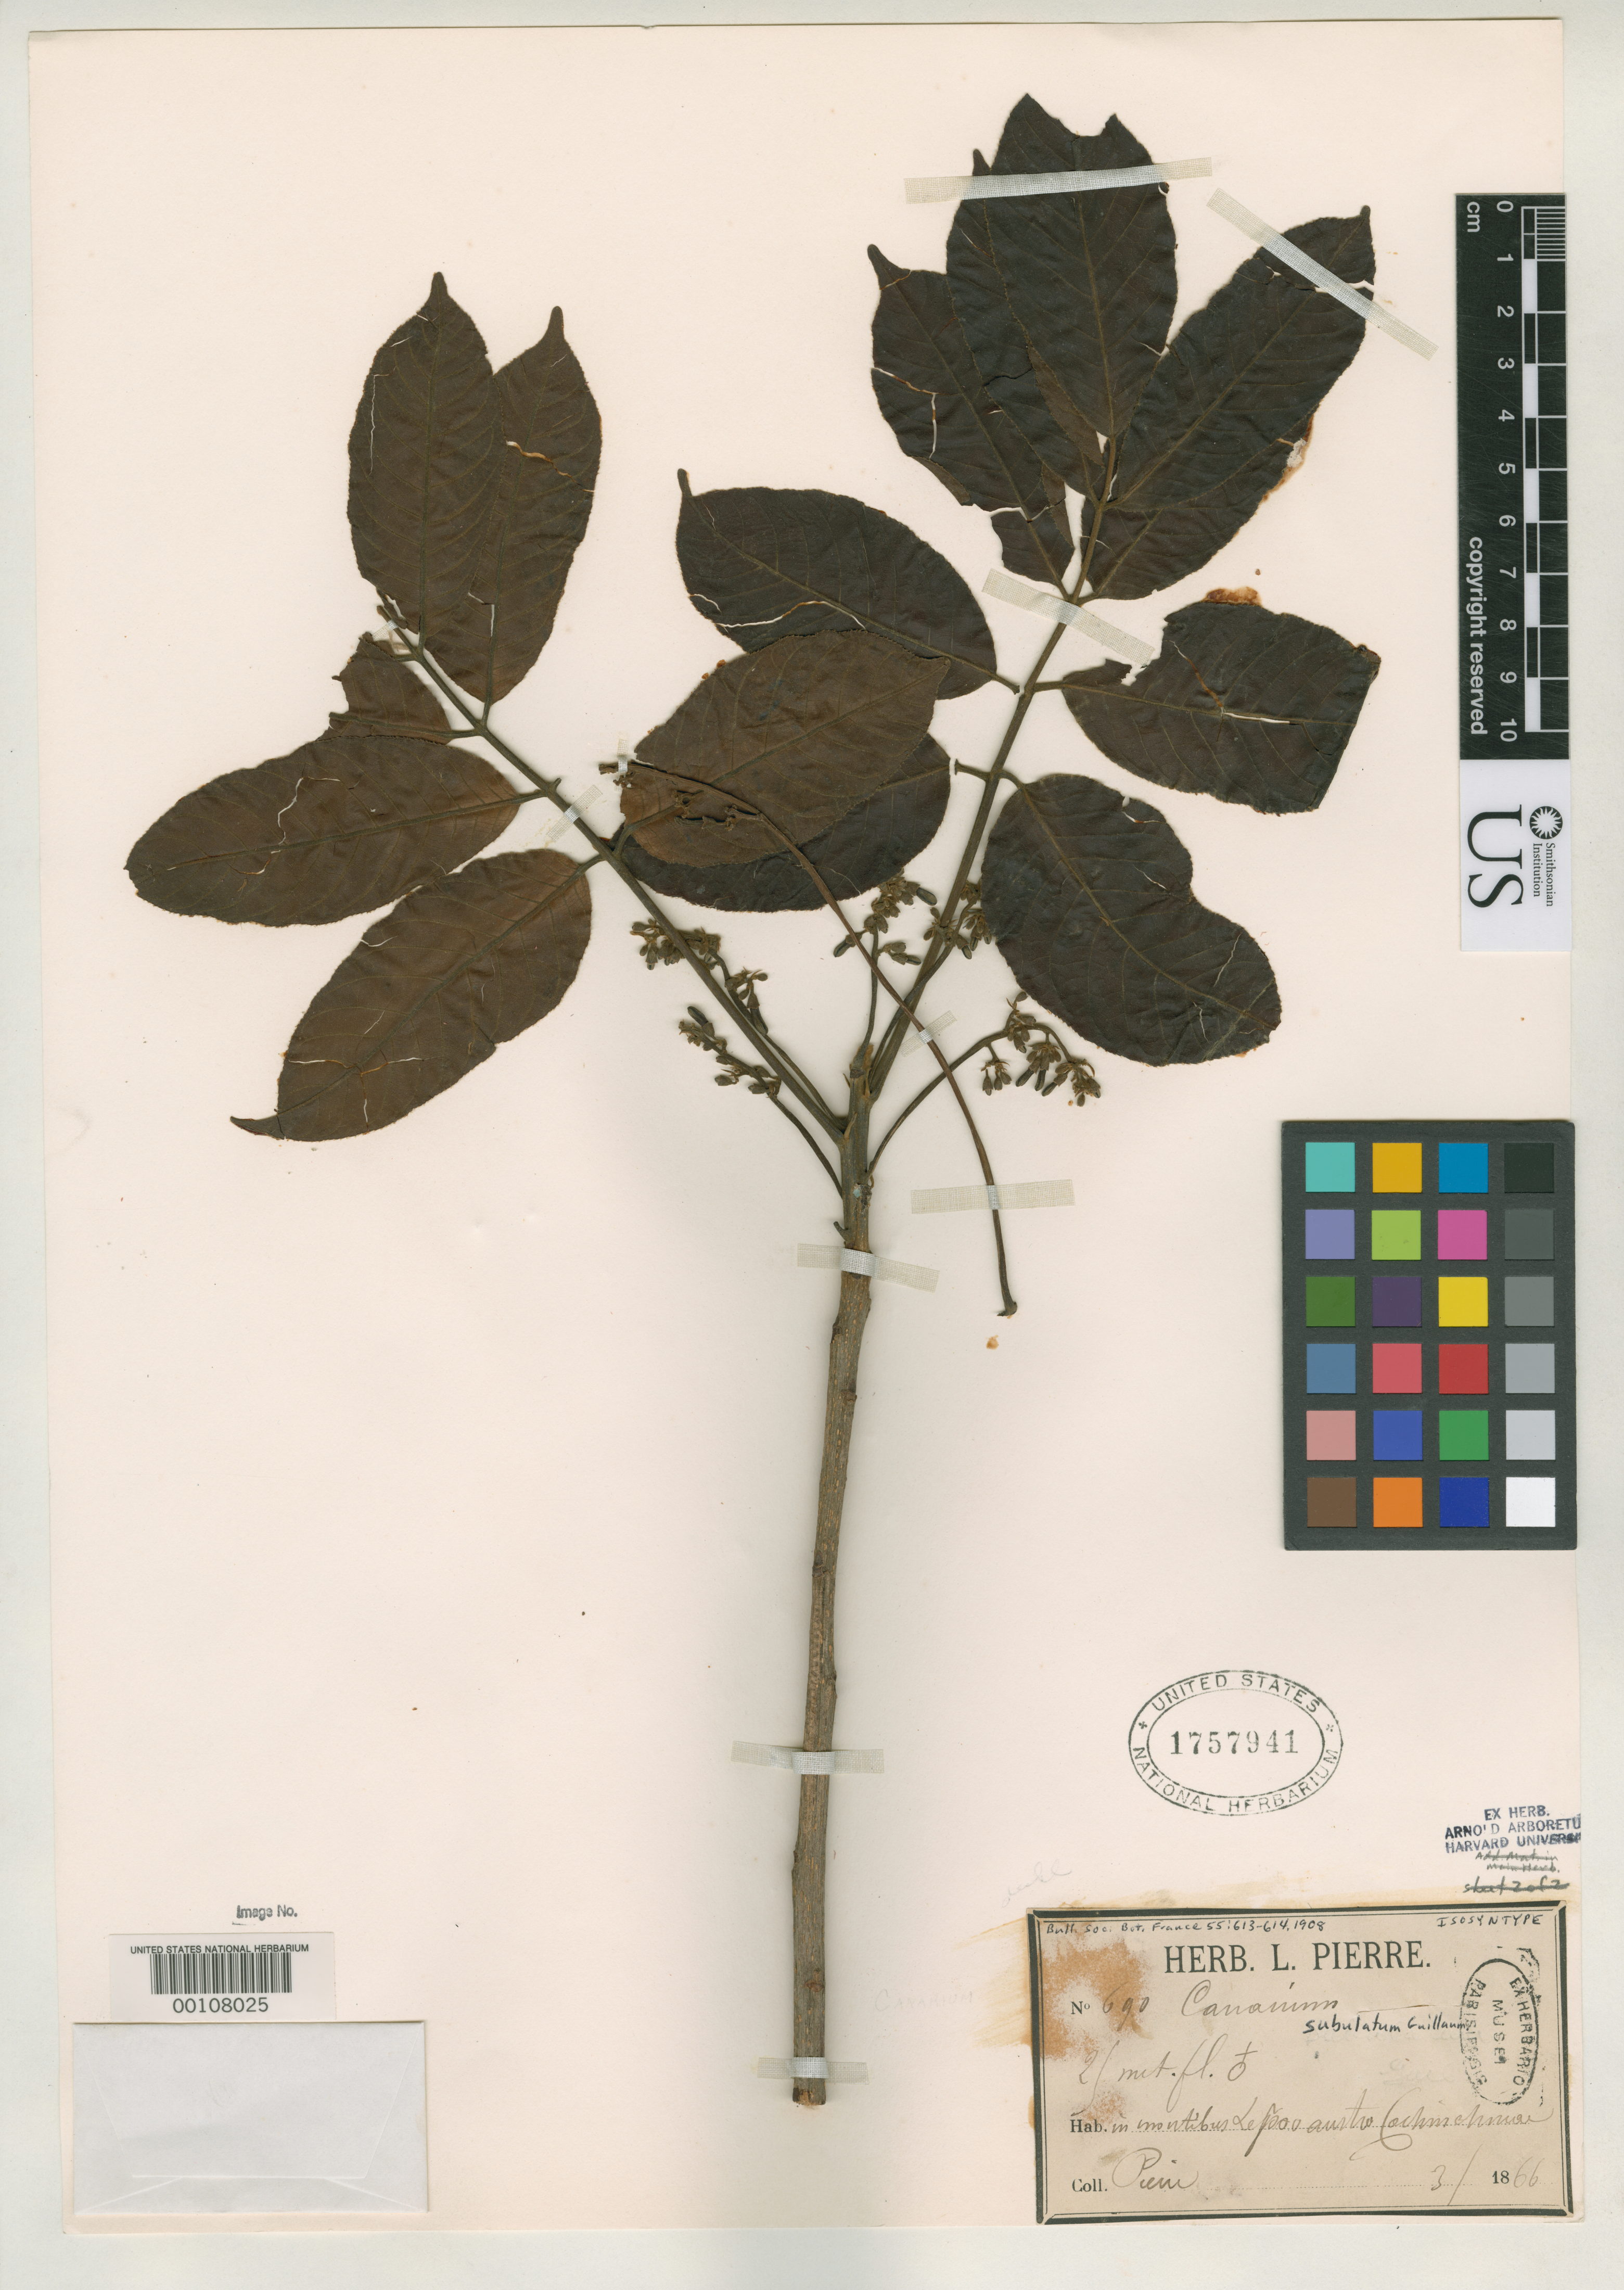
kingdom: Plantae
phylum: Tracheophyta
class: Magnoliopsida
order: Sapindales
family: Burseraceae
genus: Canarium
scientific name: Canarium subulatum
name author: Guillaumin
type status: Isosyntype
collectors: J. Pierre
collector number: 690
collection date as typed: Mar 1866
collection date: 1866-03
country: Vietnam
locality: Mt. Lepoo.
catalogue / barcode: US 1757941